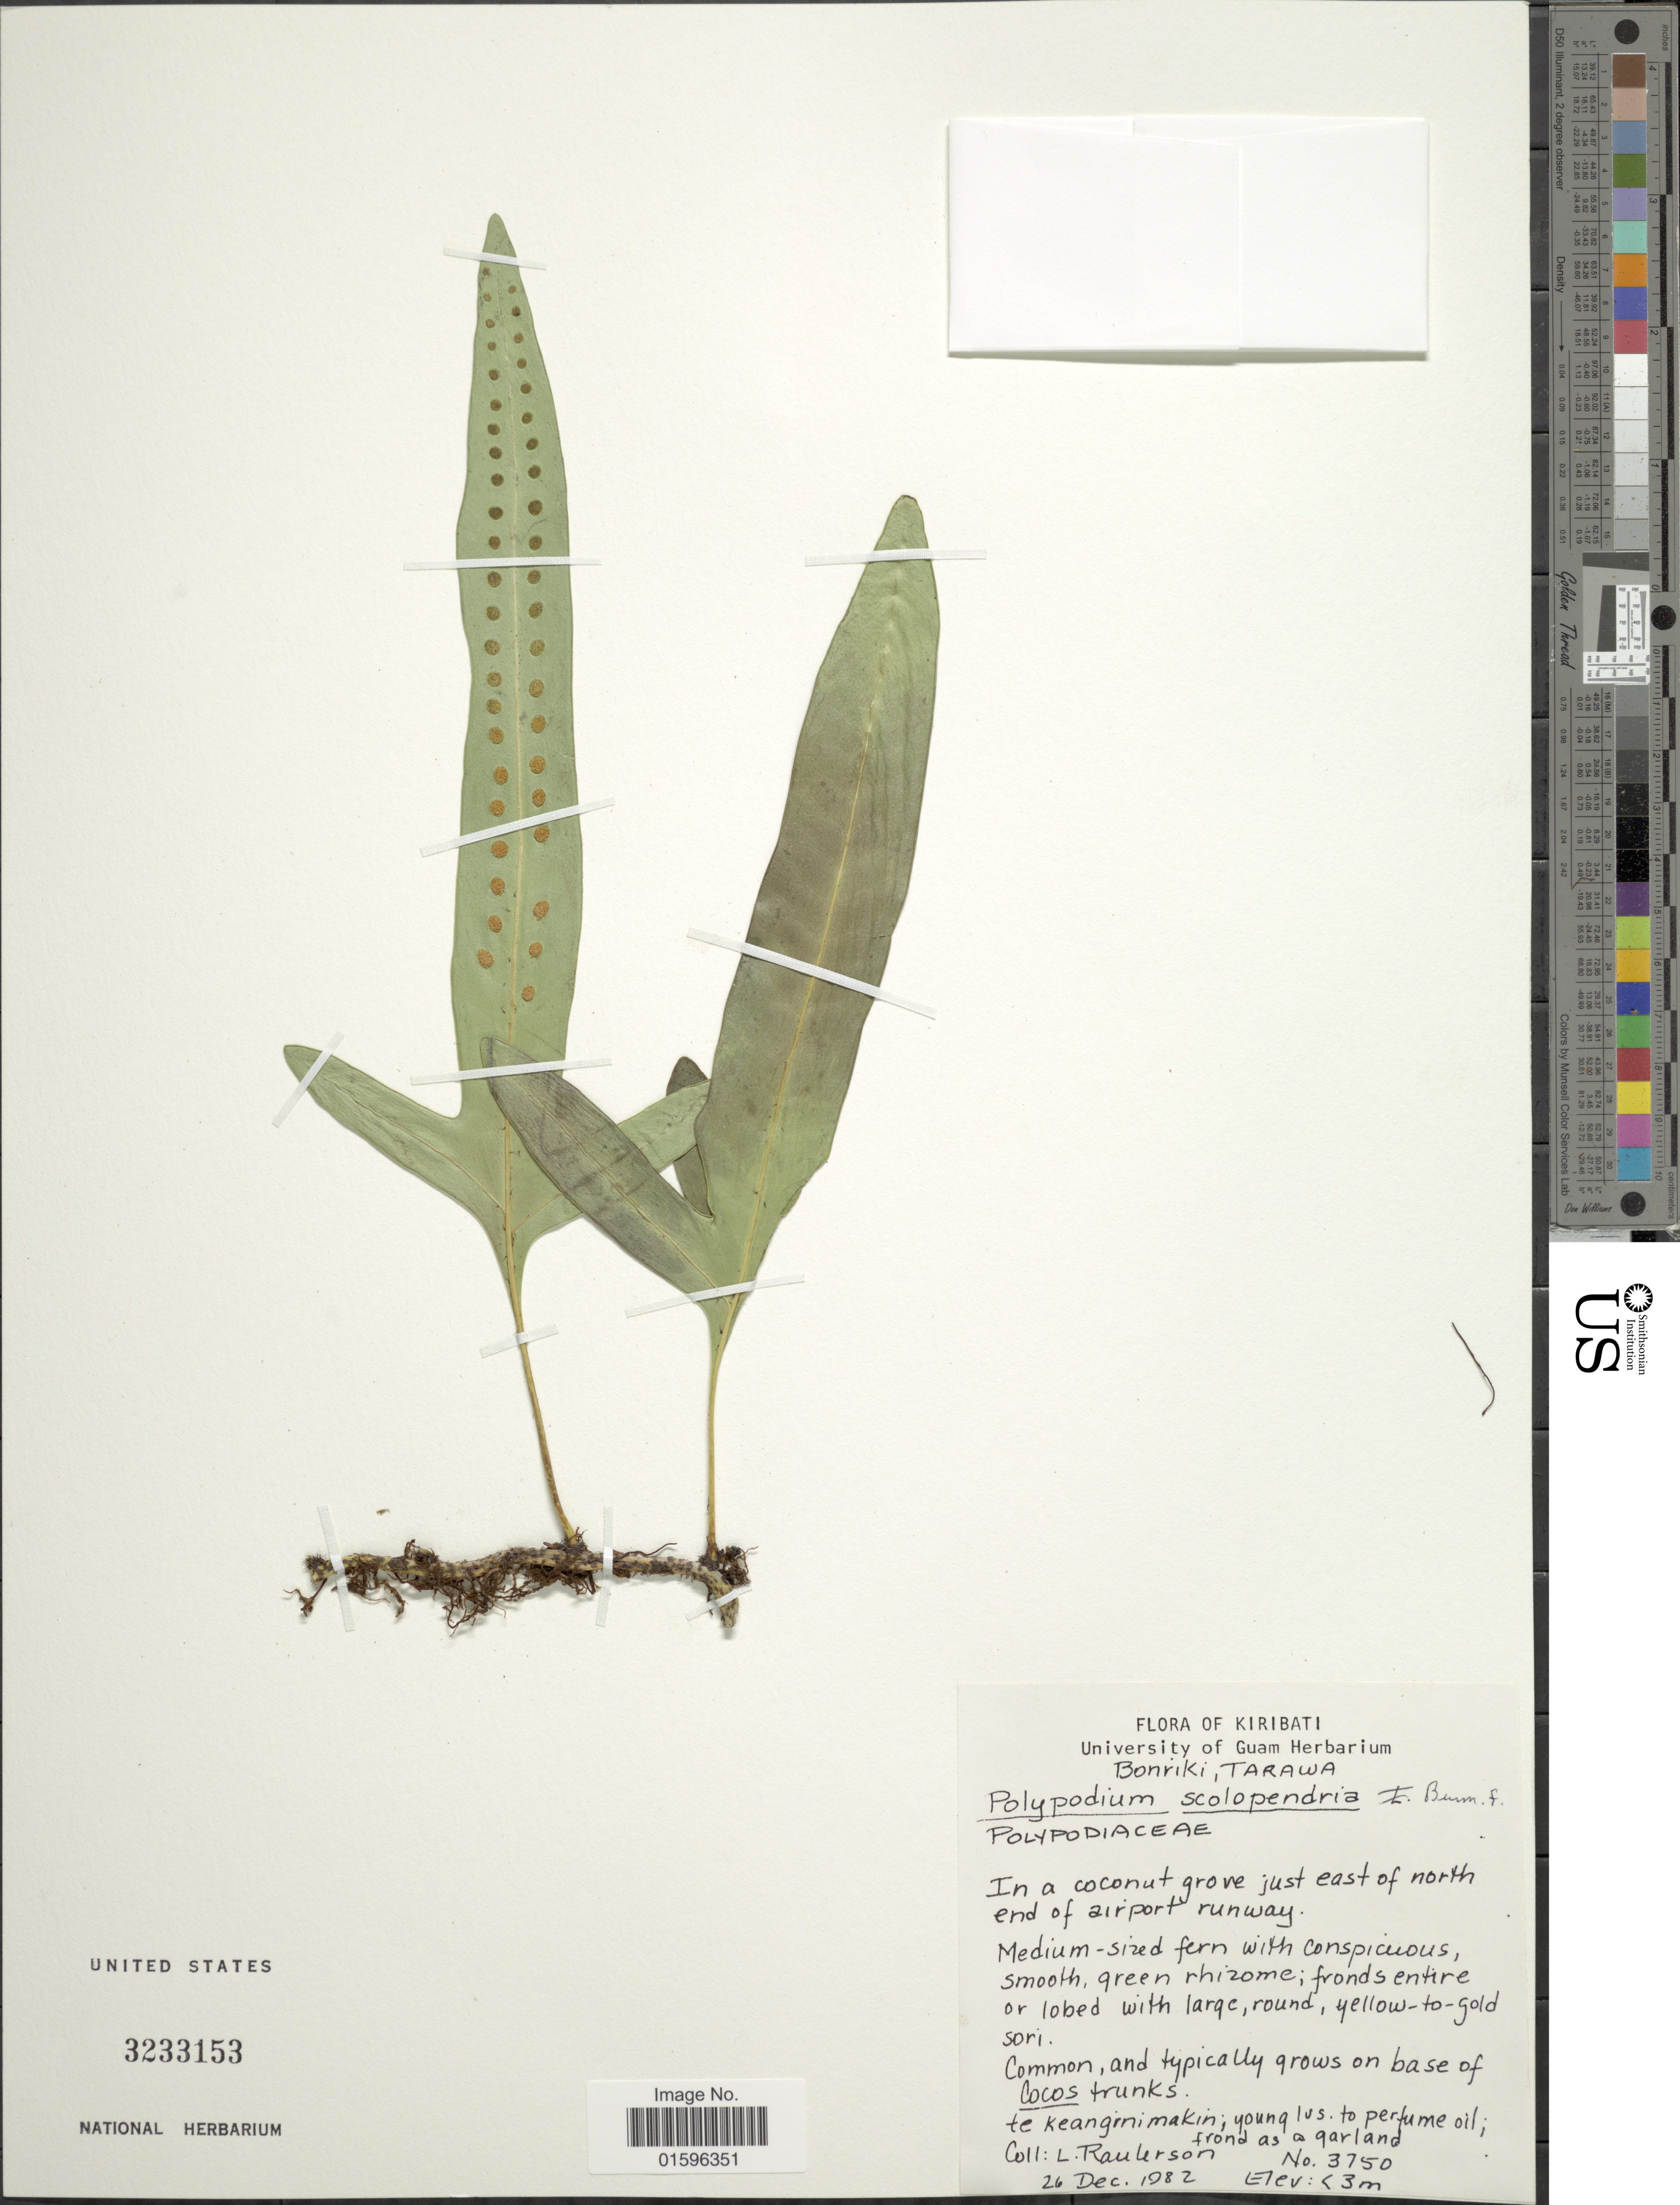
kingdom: Plantae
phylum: Tracheophyta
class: Polypodiopsida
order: Polypodiales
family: Polypodiaceae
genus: Polypodium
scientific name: Polypodium scolopendria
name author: Burm. f.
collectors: L. Raulerson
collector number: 3750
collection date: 1982-12-26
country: Kiribati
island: Tarawa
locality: Kiribatu, Bonriki, Tarawa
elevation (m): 3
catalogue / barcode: US 3233153